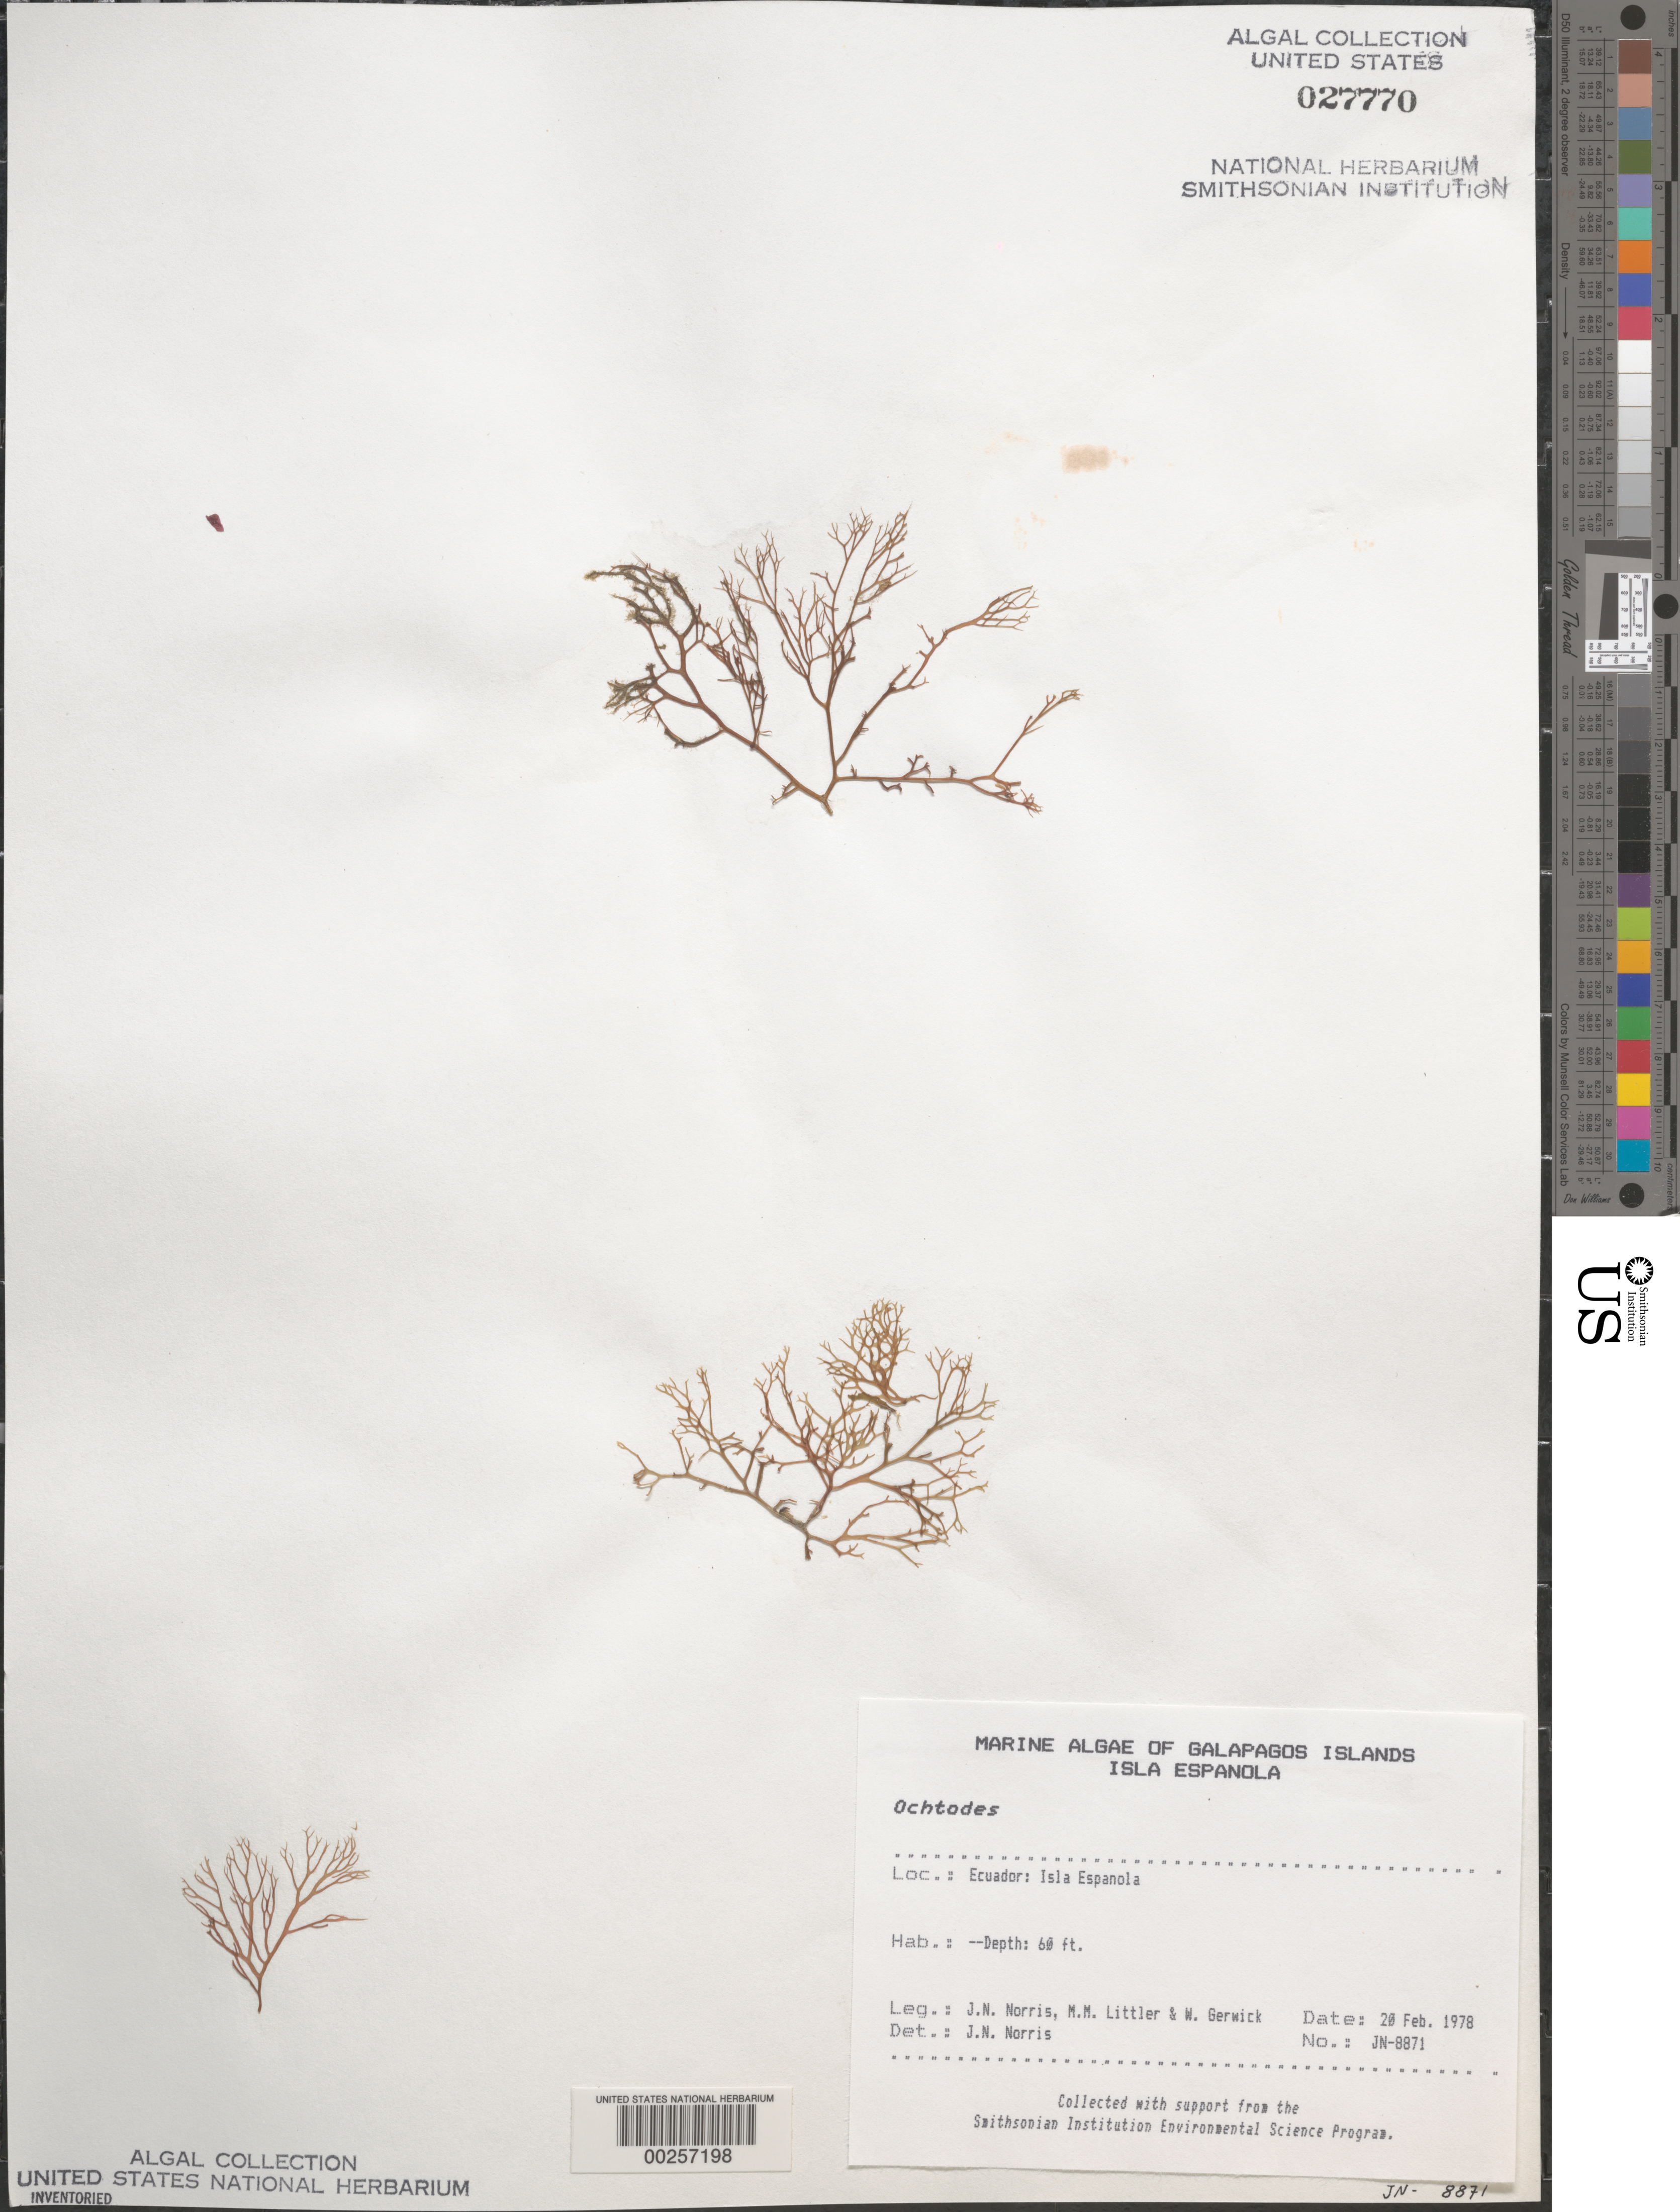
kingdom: Plantae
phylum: Rhodophyta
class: Florideophyceae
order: Gigartinales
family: Rhizophyllidaceae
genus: Ochtodes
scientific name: Ochtodes sp.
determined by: Norris, James N.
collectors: J. N. Norris, M. M. Littler & W. Gerwick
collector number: JN-8871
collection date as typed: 20 Feb 1978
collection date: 1978-02-20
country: Ecuador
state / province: Colón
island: Española [Hood]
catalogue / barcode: US 27770